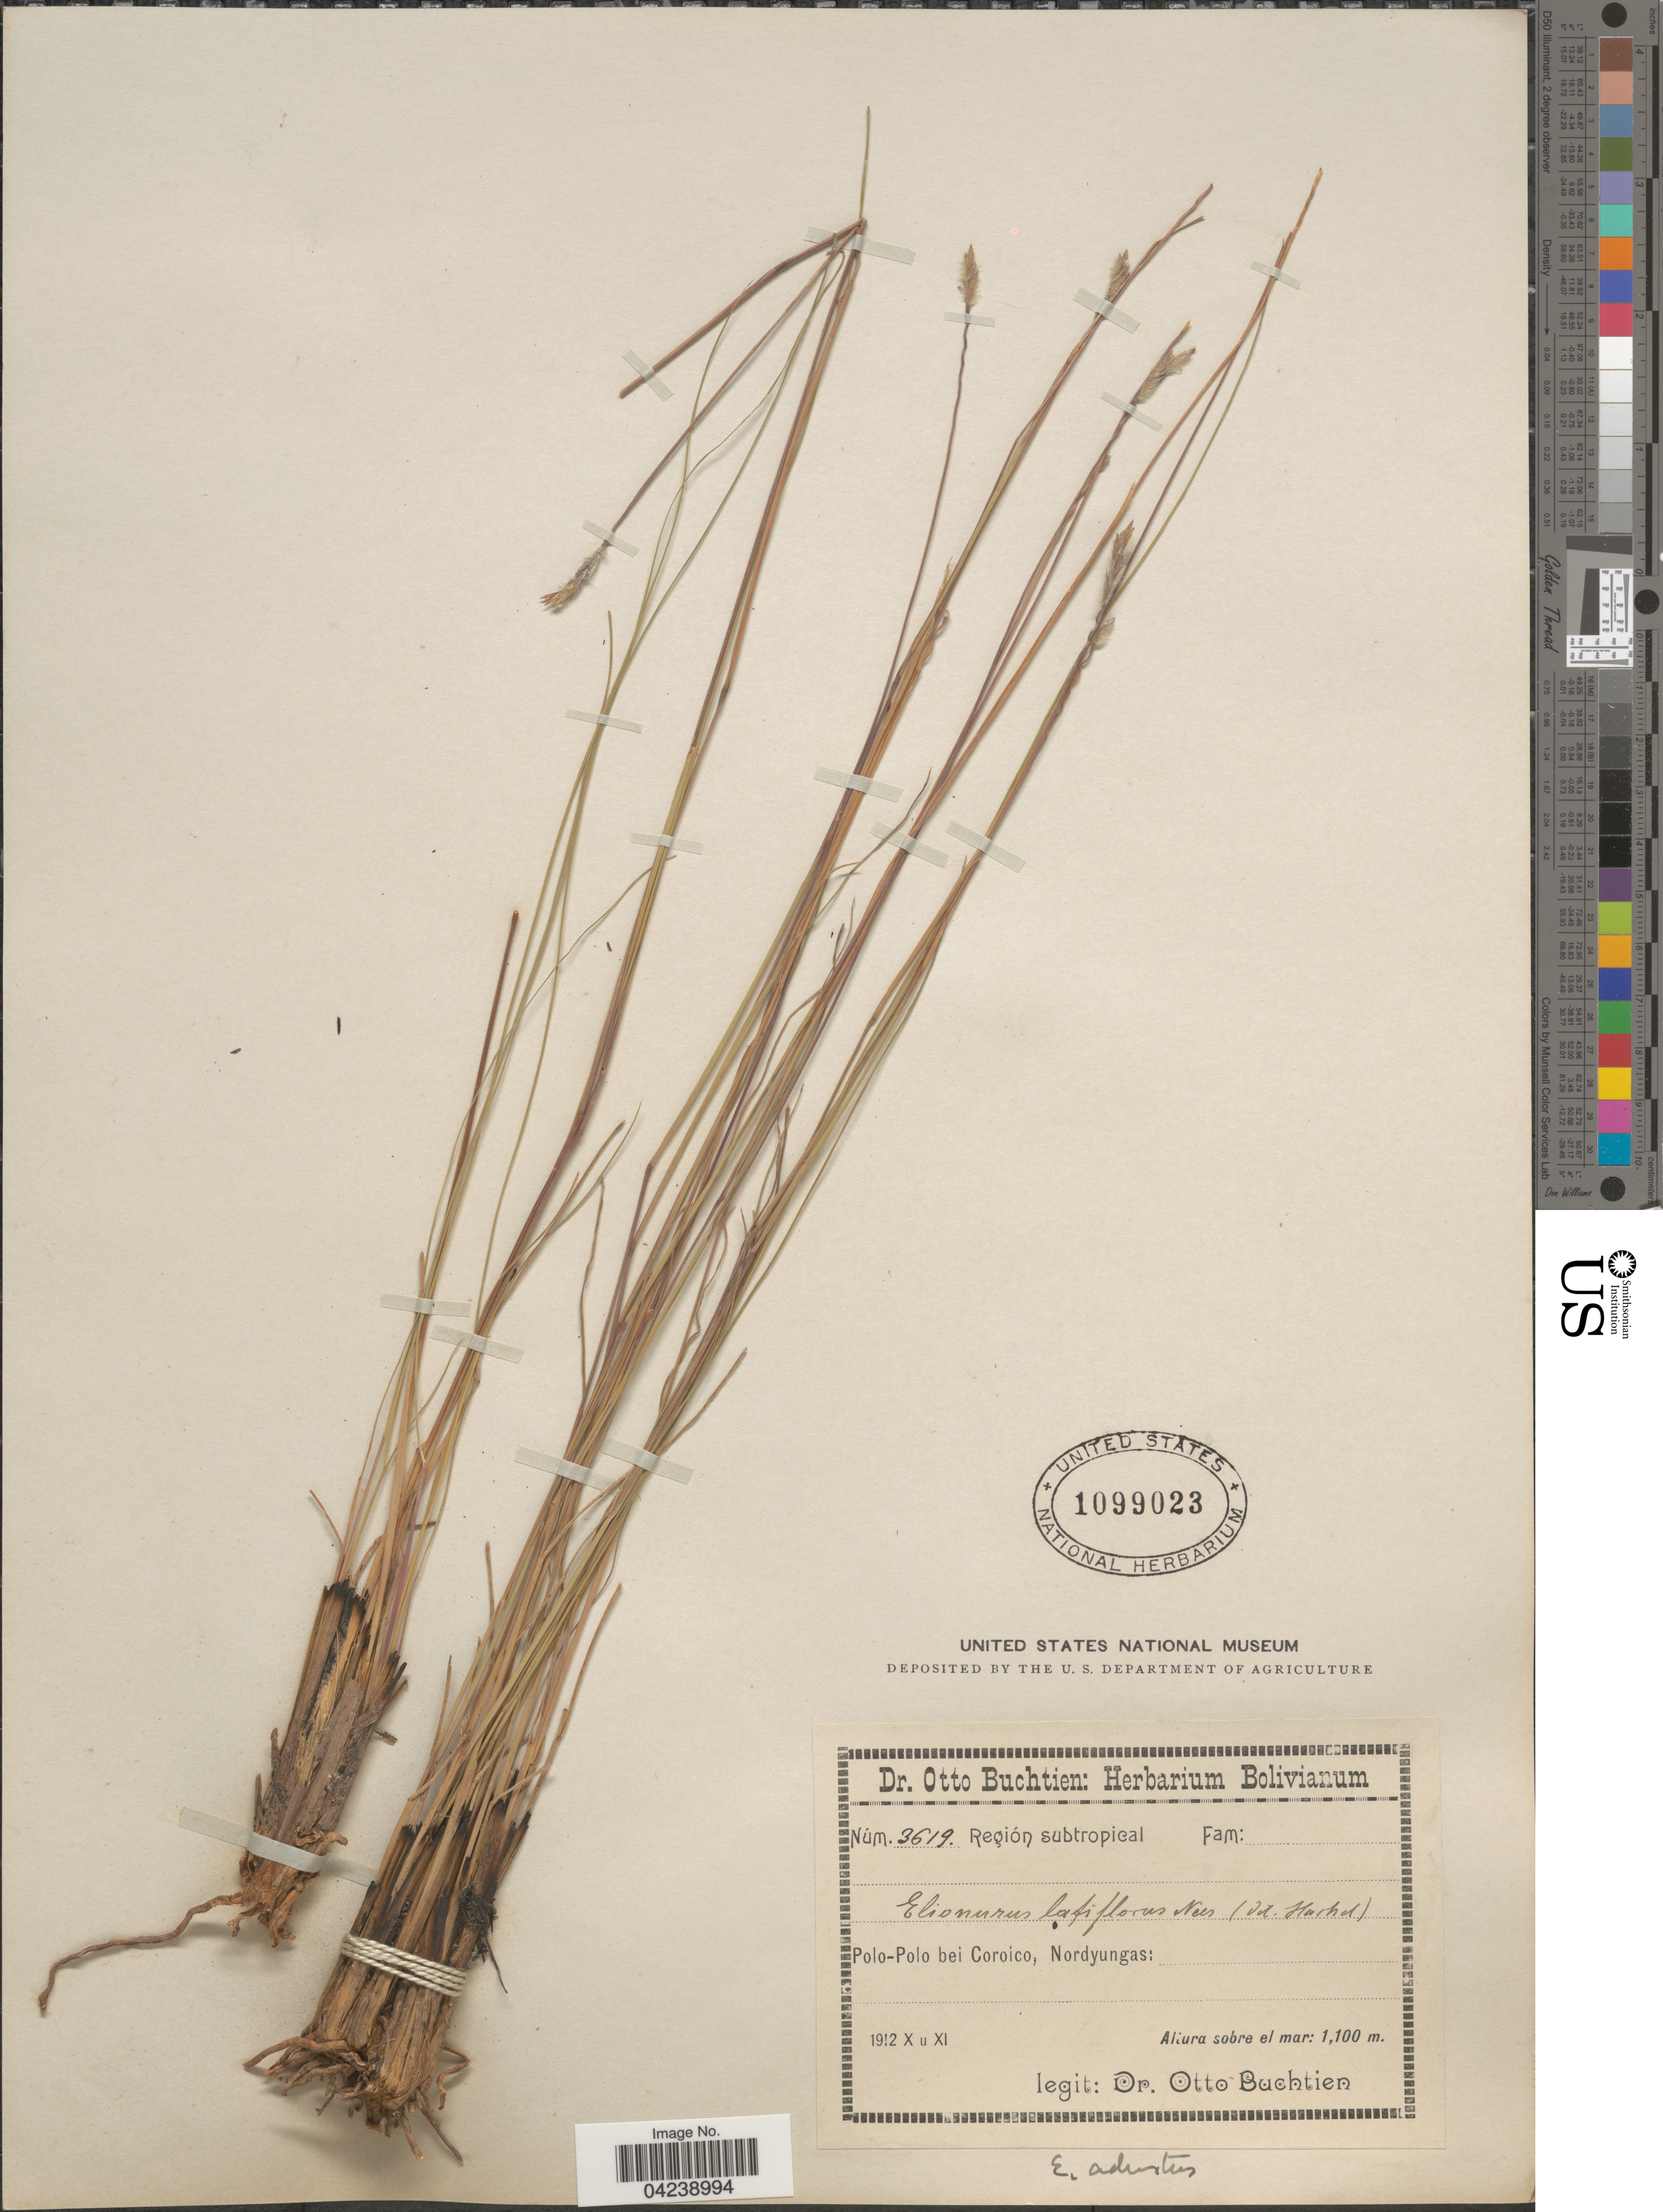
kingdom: Plantae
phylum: Tracheophyta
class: Liliopsida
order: Poales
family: Poaceae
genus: Elionurus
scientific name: Elionurus muticus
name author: (Spreng.) Kuntze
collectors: O. Buchtien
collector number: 3619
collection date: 1912-10/1912-11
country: Bolivia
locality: Región subtropical. Polo-Polo bei Coroico, Nordyungas.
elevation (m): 1100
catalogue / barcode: US 1099023